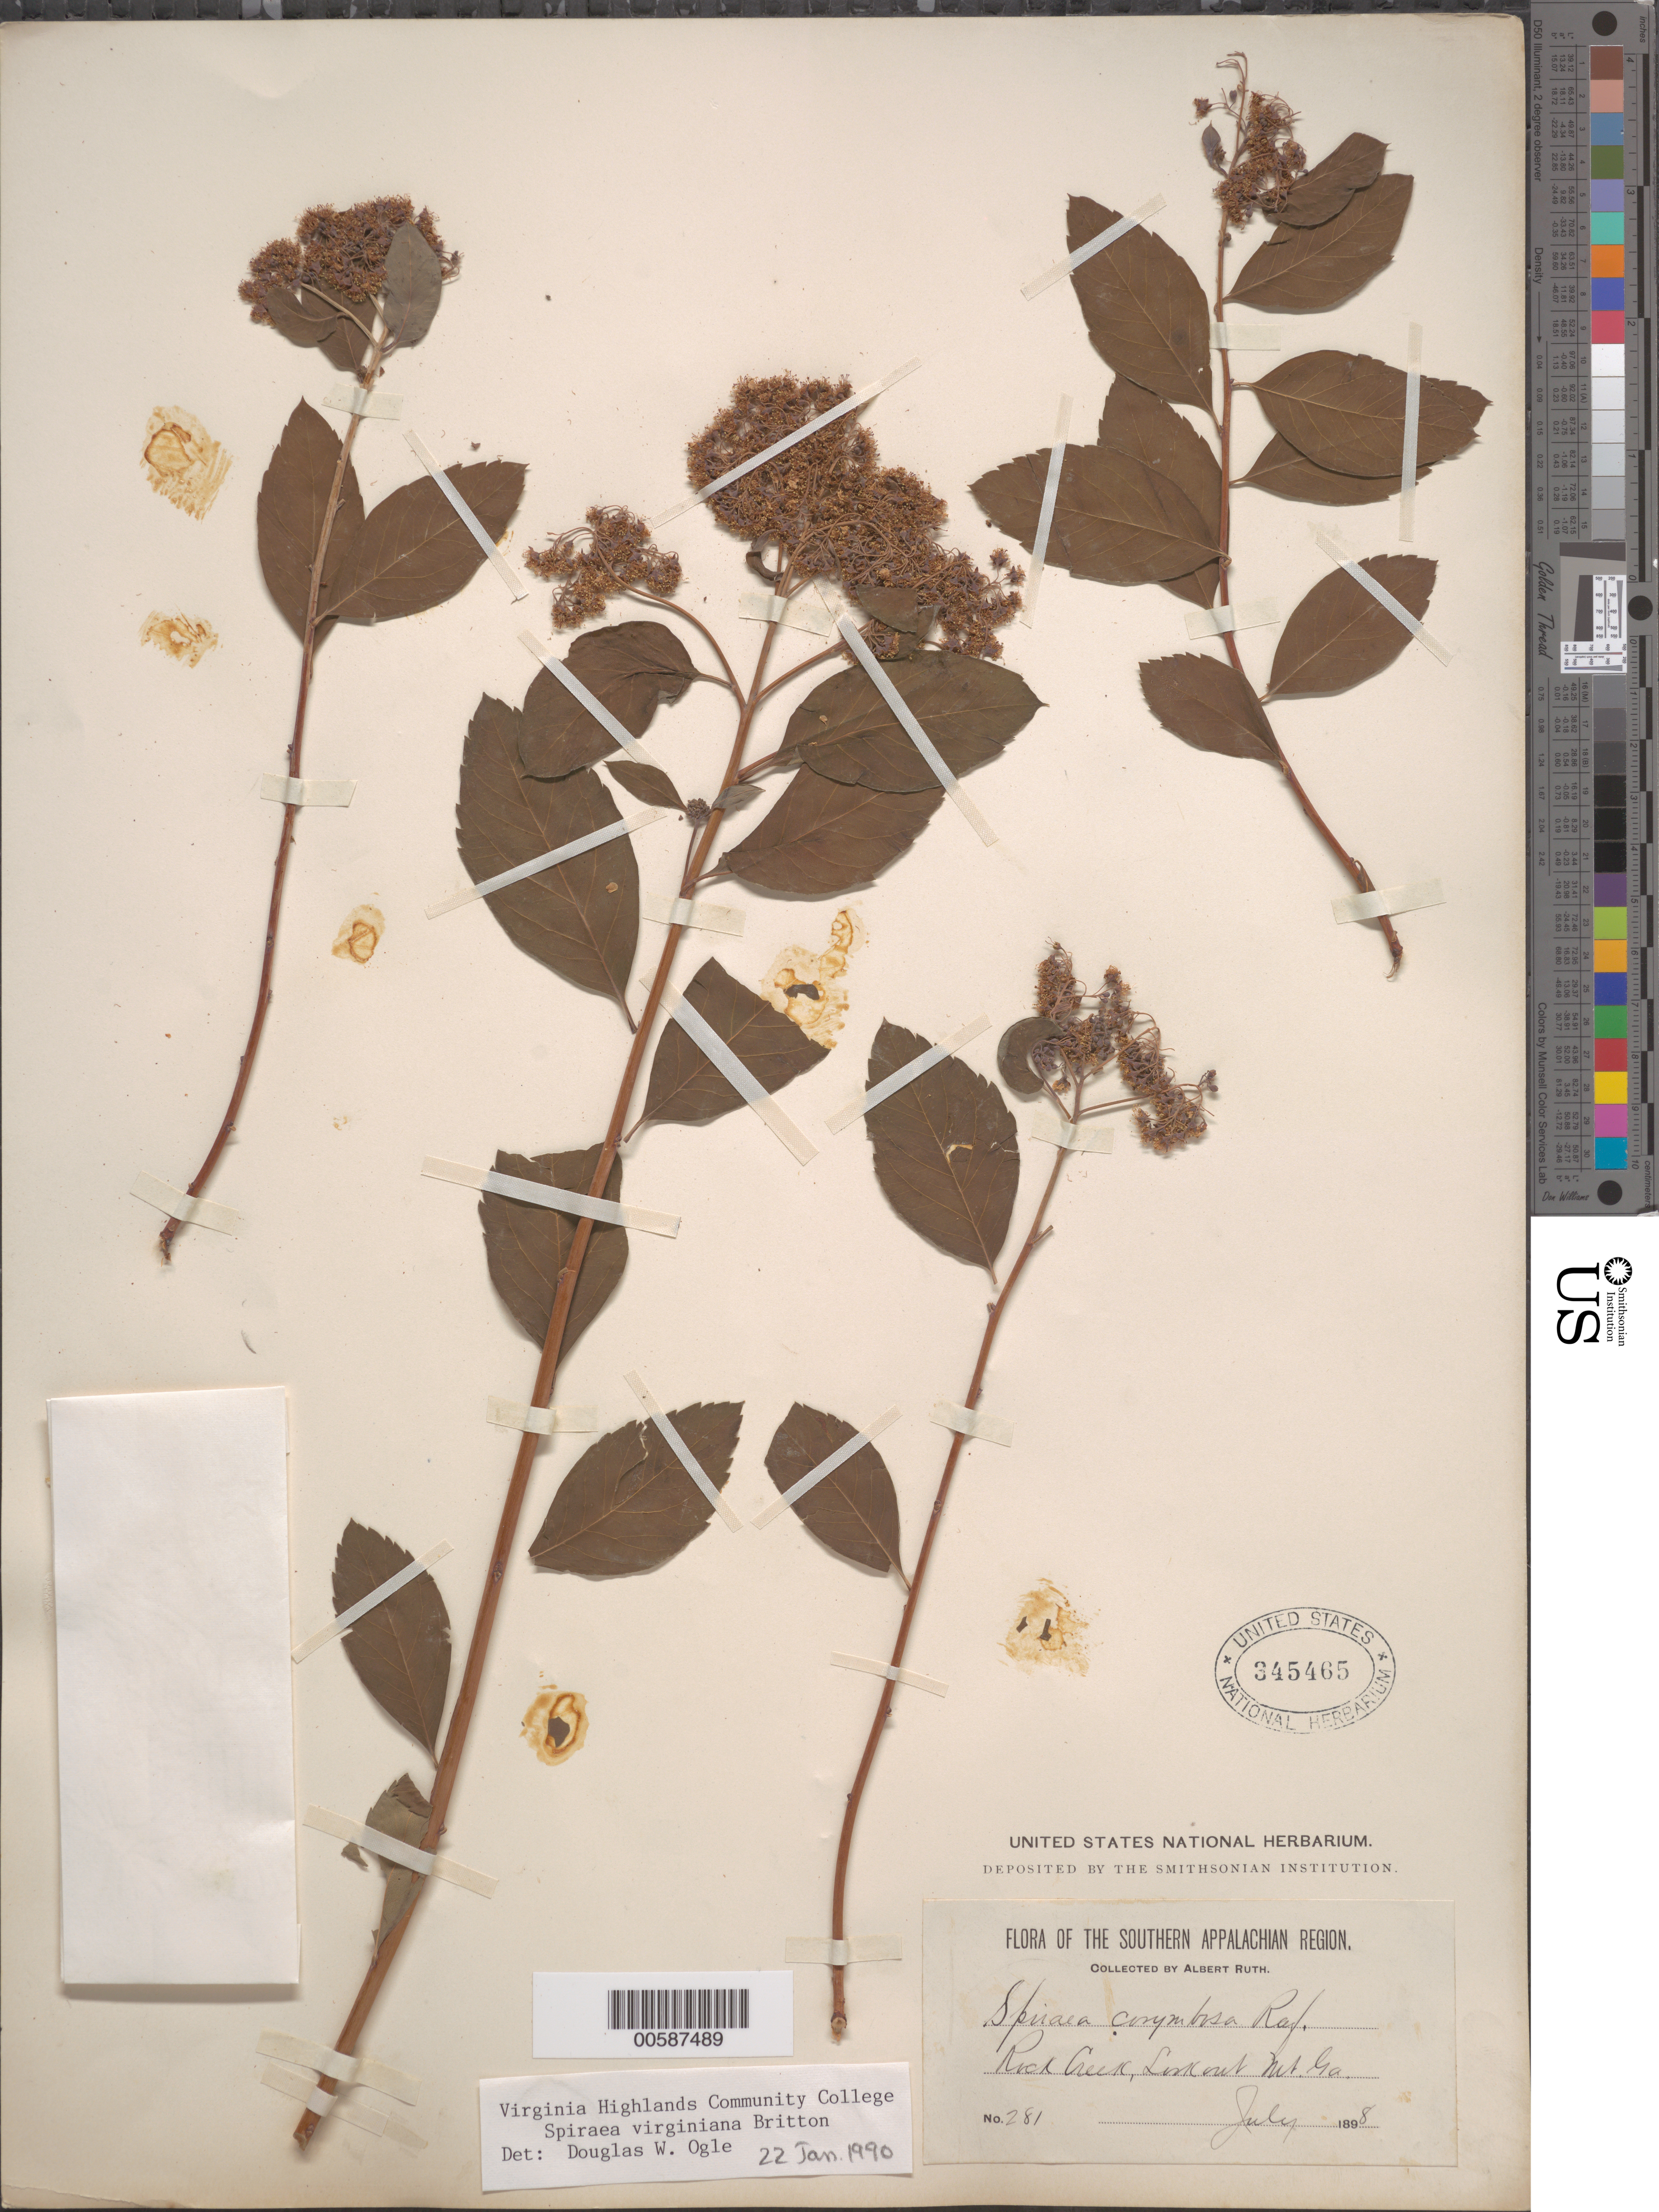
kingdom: Plantae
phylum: Tracheophyta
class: Magnoliopsida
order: Rosales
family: Rosaceae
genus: Spiraea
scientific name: Spiraea virginiana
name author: Britton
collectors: A. Ruth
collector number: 281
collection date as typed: Jul 1898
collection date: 1898-07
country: United States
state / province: Georgia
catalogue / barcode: US 345465